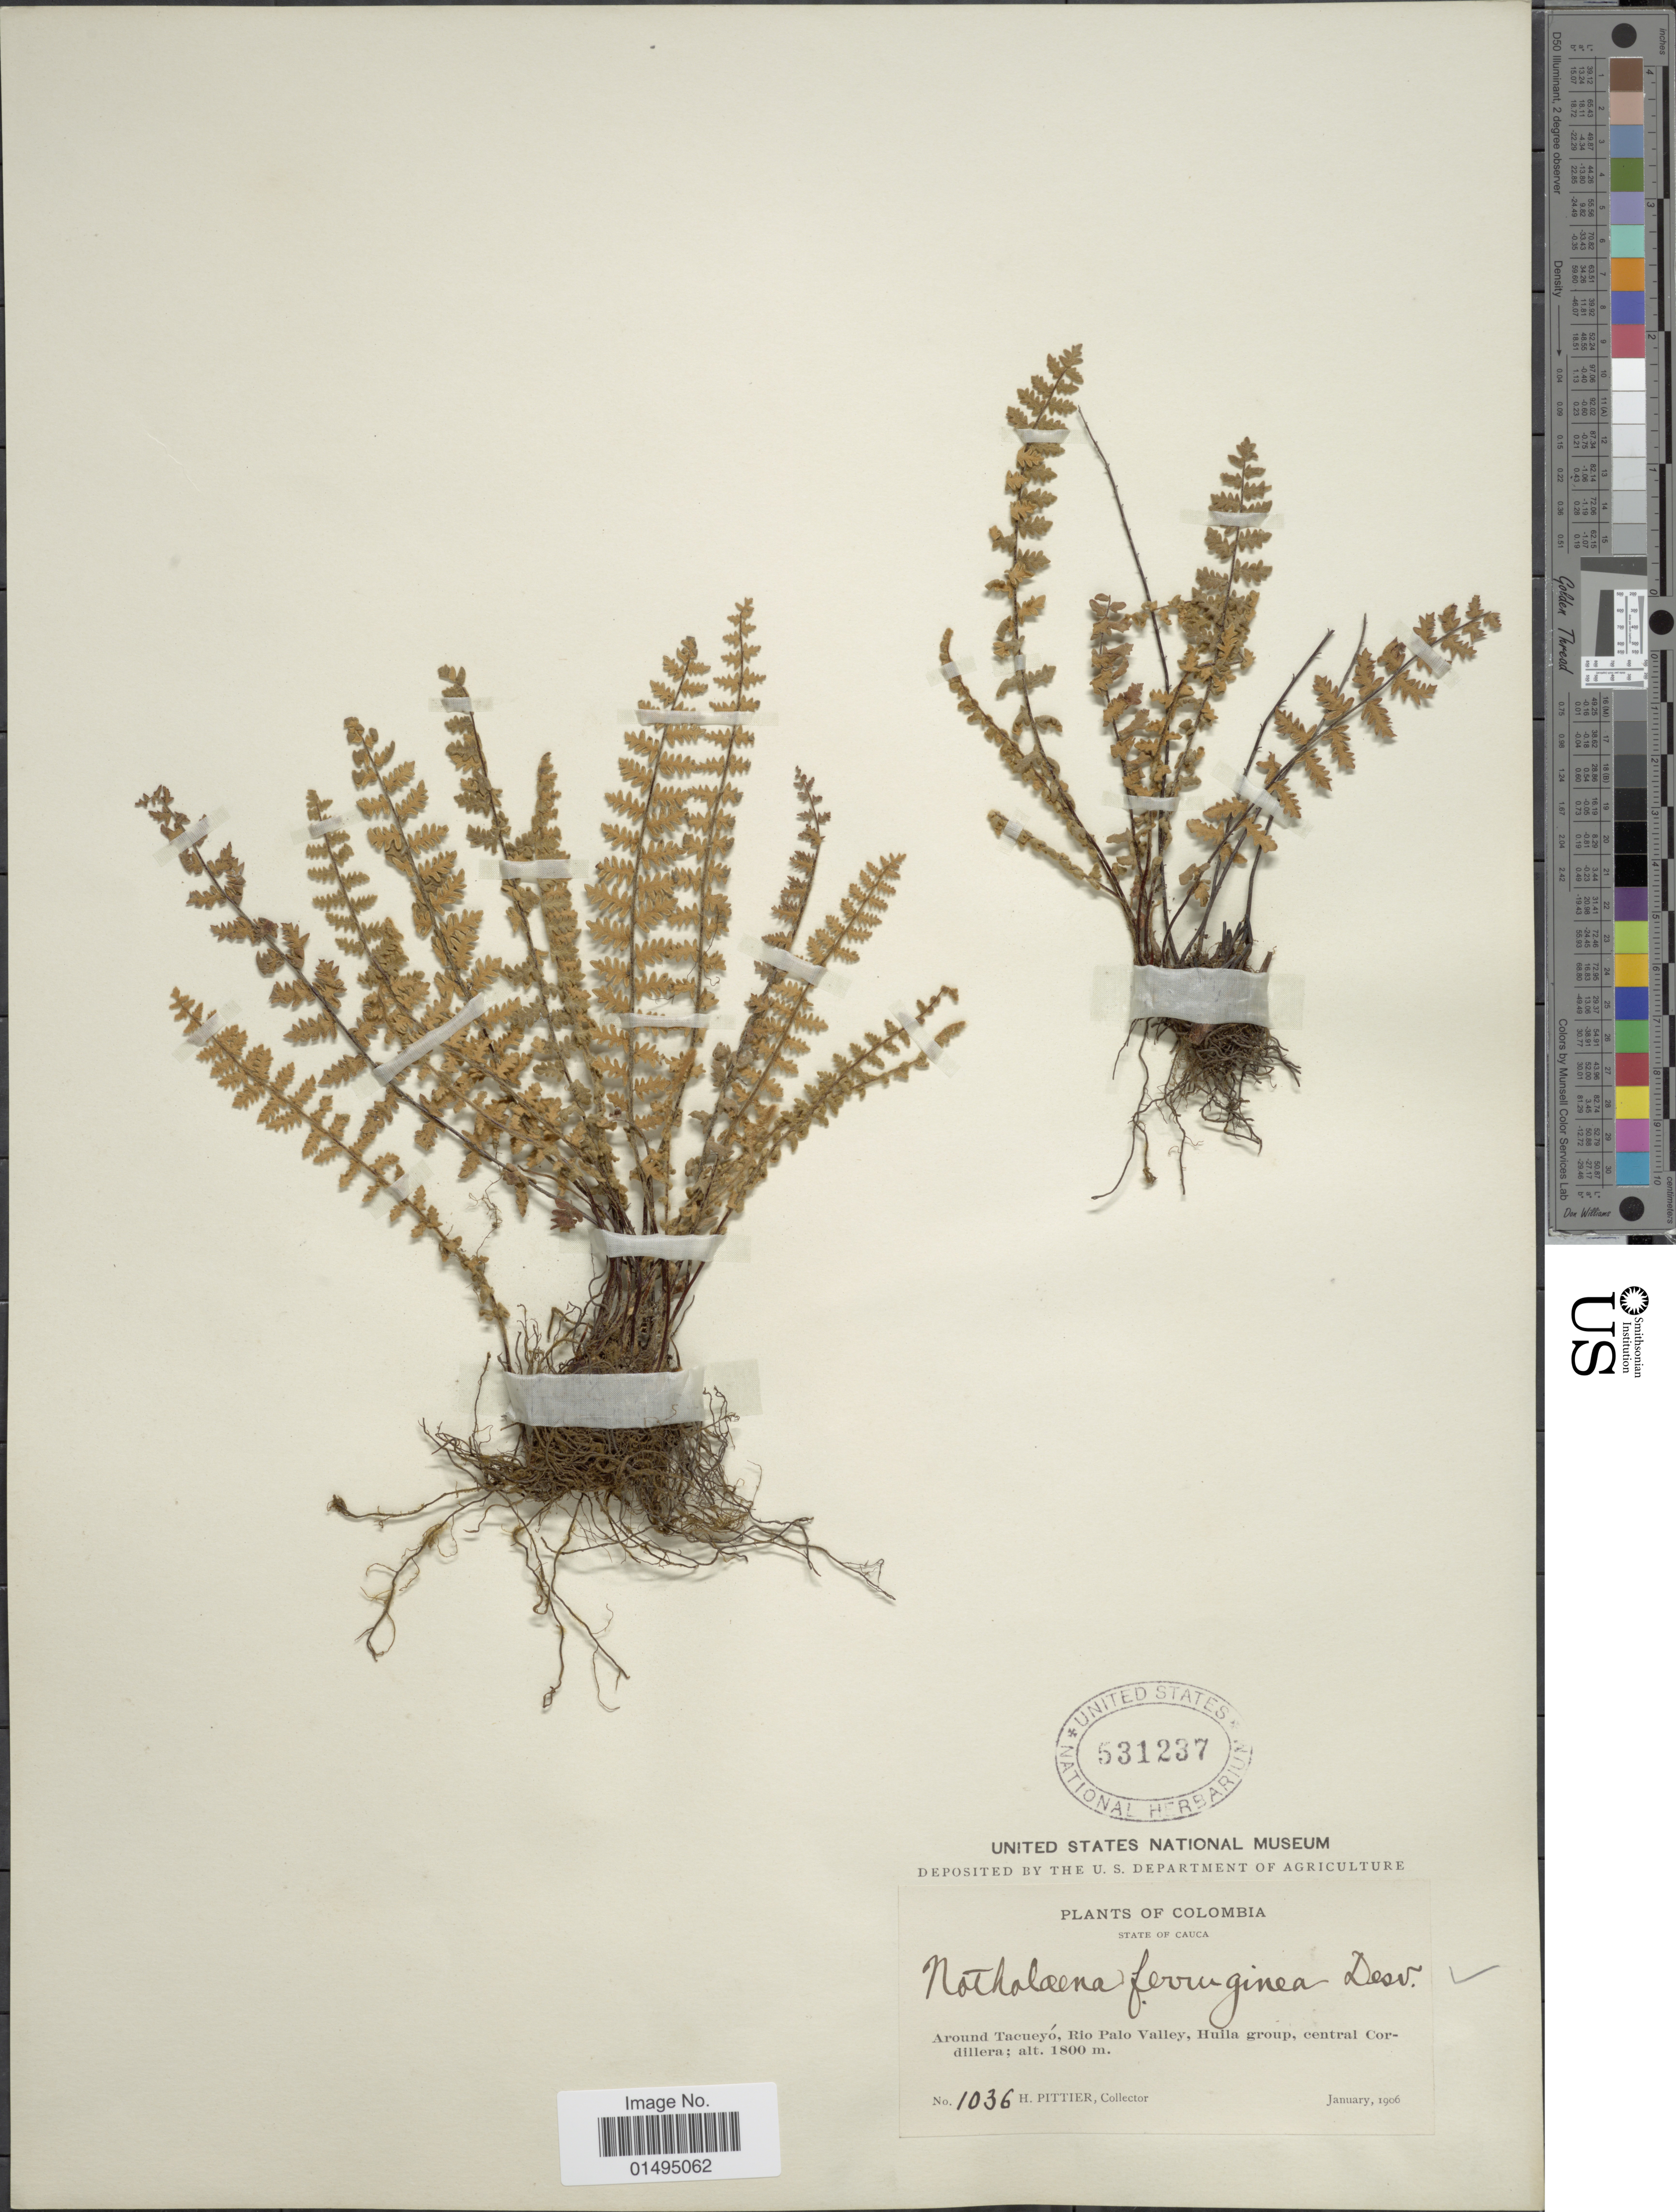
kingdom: Plantae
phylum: Tracheophyta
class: Polypodiopsida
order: Polypodiales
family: Pteridaceae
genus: Myriopteris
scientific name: Myriopteris aurea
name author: (Poir.) Grusz & Windham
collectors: H. F. Pittier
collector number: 1036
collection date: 1906-01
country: Colombia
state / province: Cauca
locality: State of Cauca, around Tacueyo, Rio Palo Valley, huila group, central Cordillera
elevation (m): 1800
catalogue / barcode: US 531237